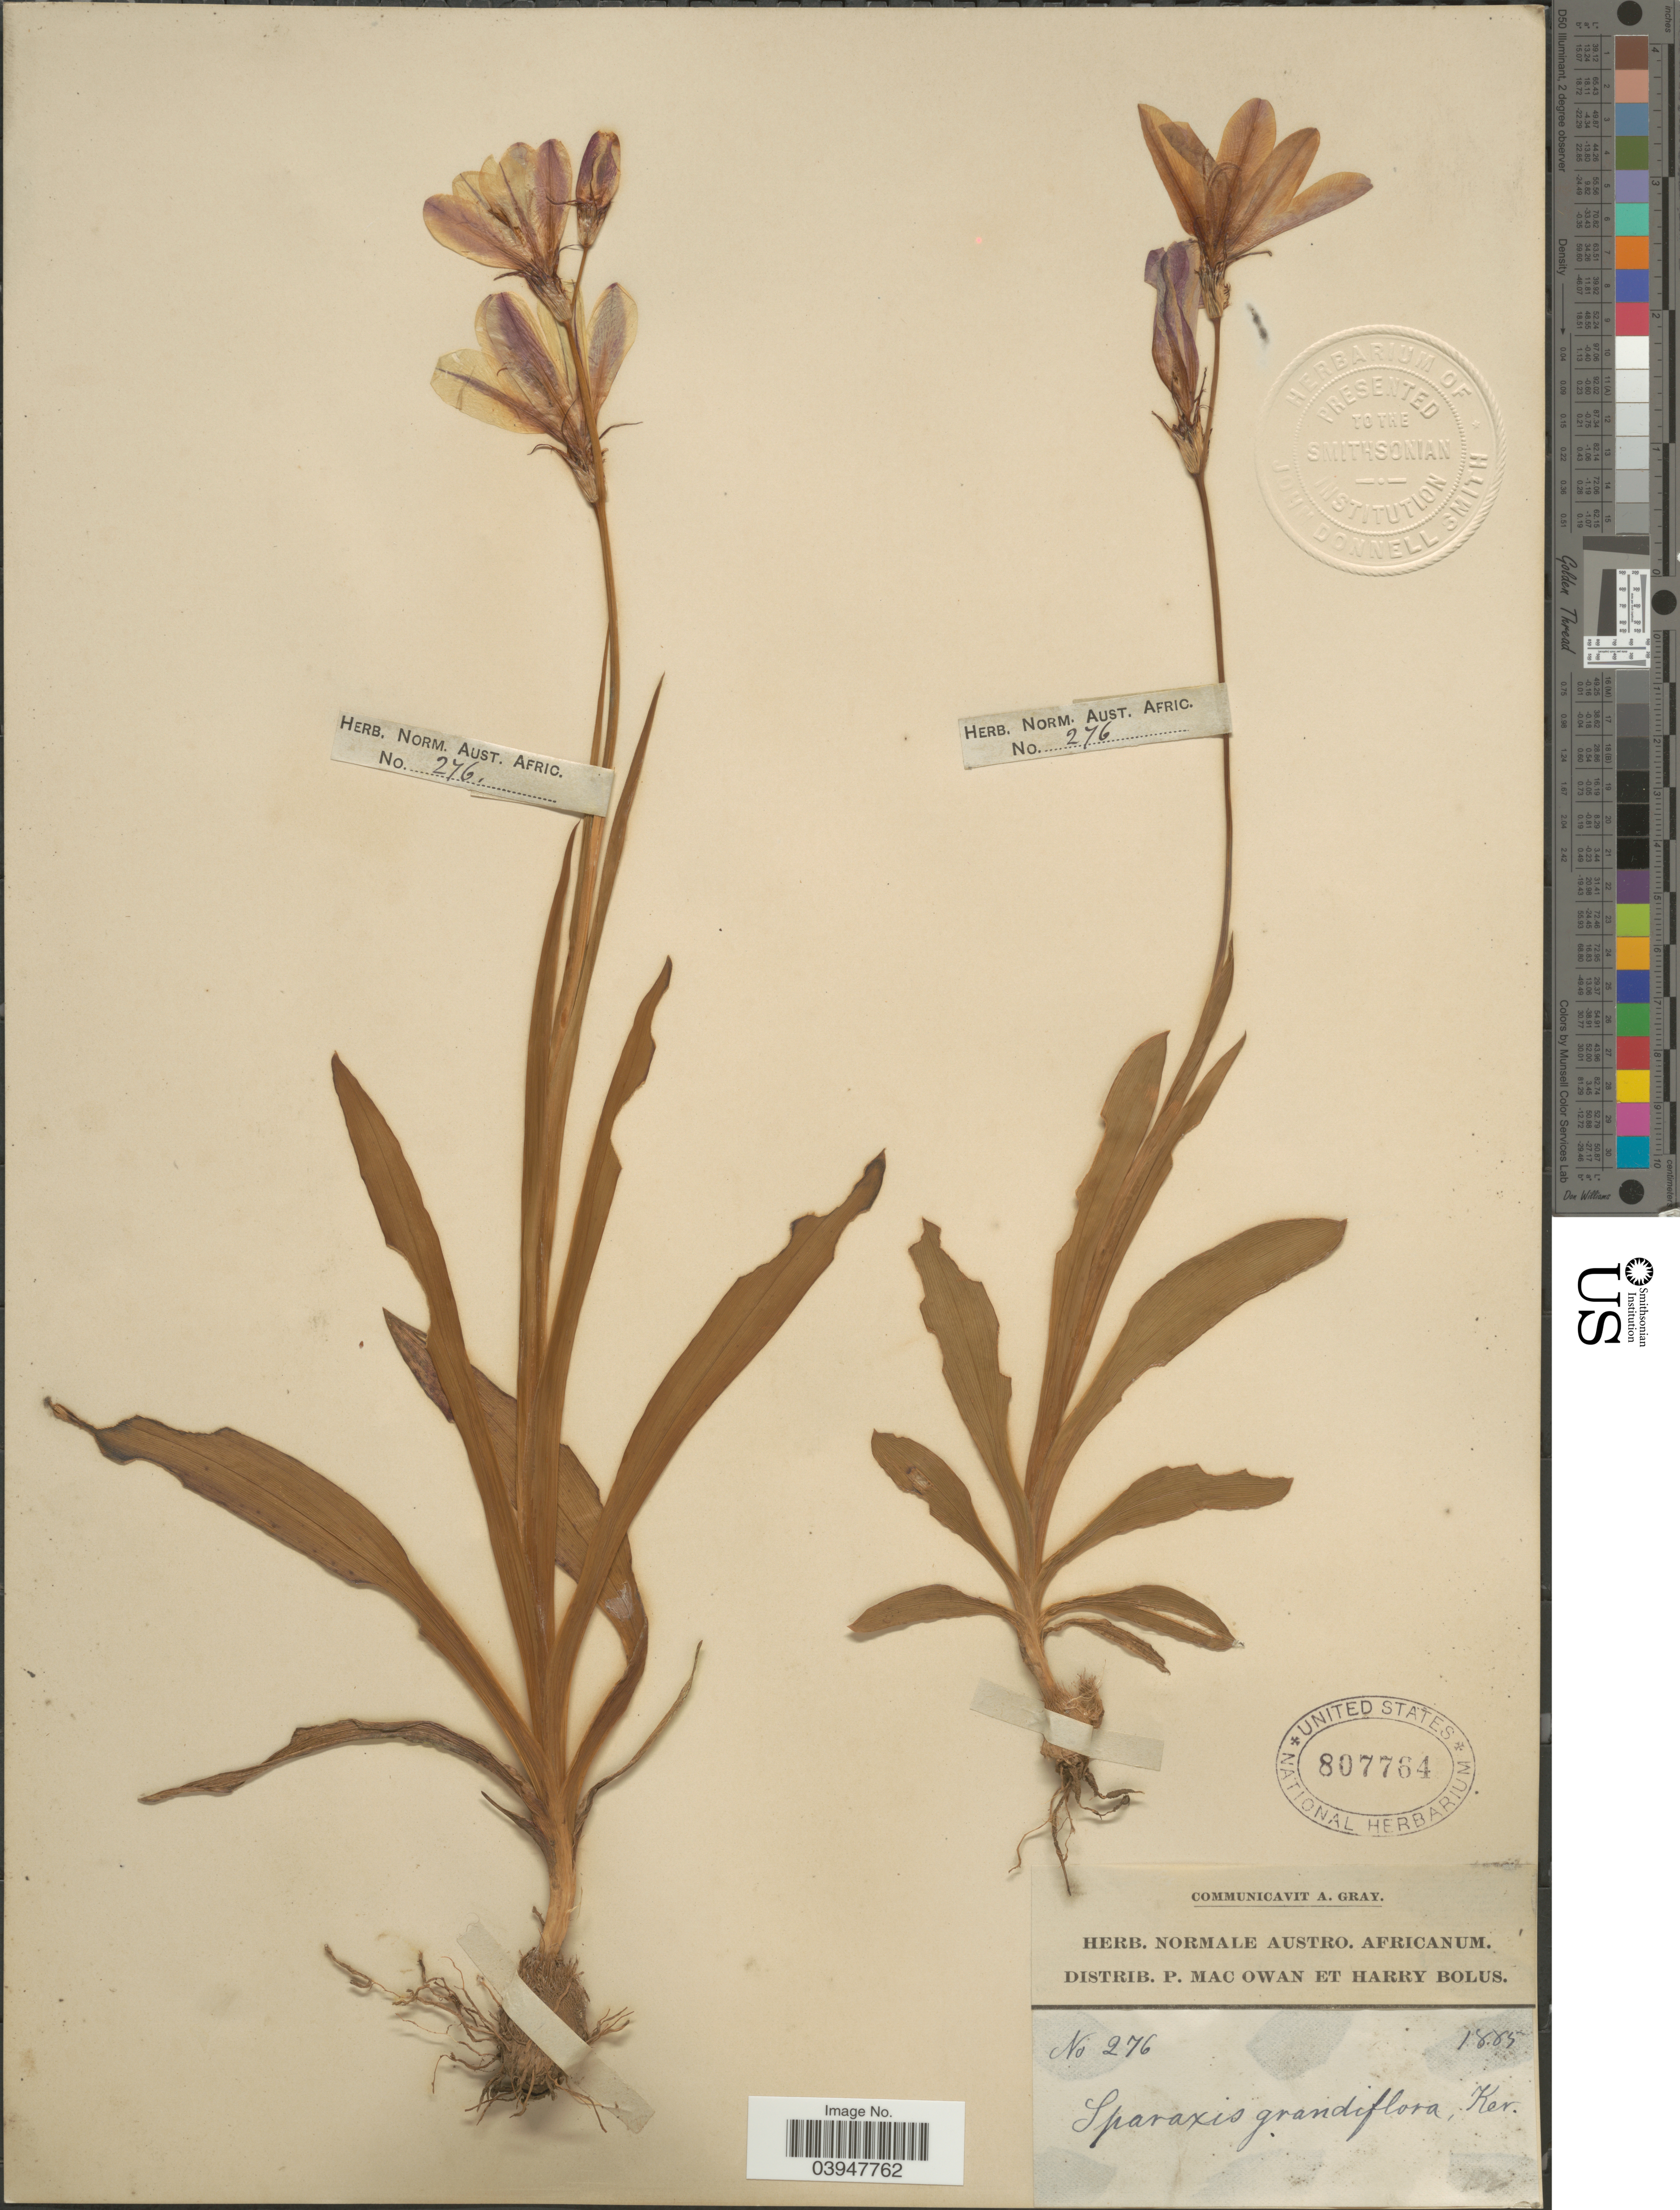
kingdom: Plantae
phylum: Tracheophyta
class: Liliopsida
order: Asparagales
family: Iridaceae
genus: Sparaxis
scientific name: Sparaxis grandiflora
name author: Ker Gawl.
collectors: P. MacOwan & H. Bolus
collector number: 276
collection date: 1885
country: South Africa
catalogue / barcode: US 807764